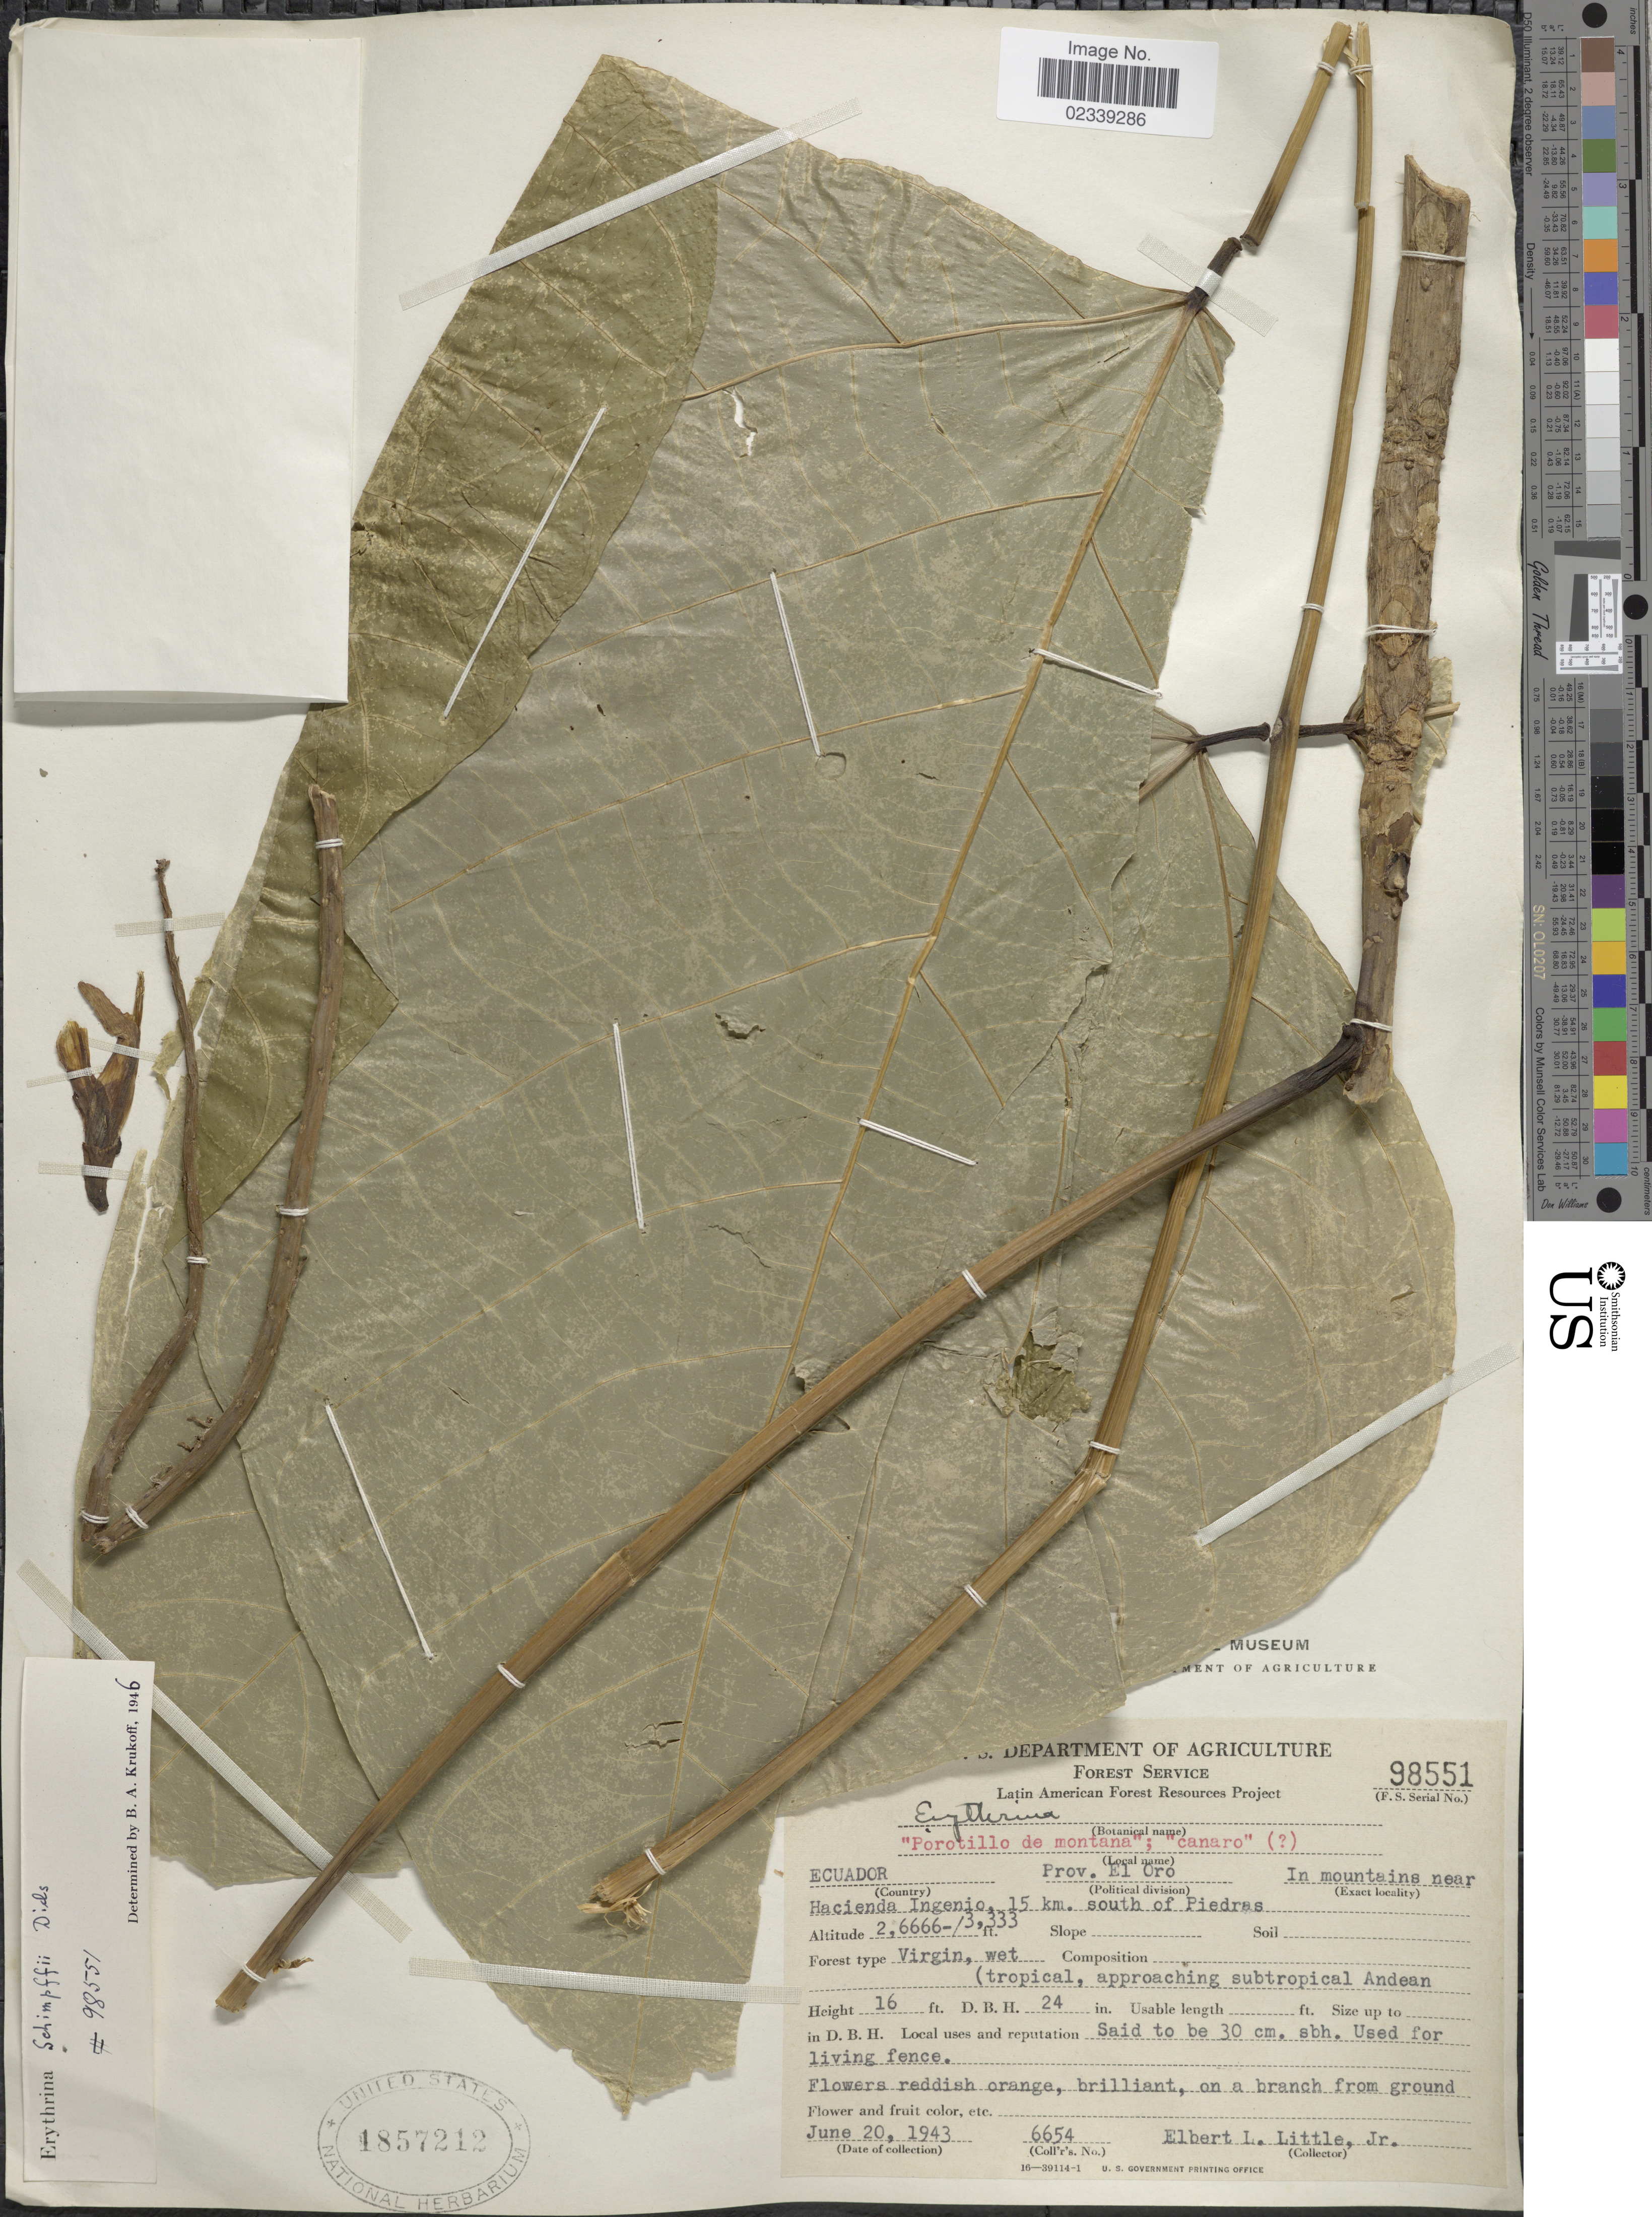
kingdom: Plantae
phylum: Tracheophyta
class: Magnoliopsida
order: Fabales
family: Fabaceae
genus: Erythrina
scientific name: Erythrina schimpfii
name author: Diels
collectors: E. L. Little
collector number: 6654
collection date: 1943-06-20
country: Ecuador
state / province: El Oro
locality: In mountains near Hacienda Ingenio, 15 km. south of Piedras.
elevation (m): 1016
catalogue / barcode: US 1857212